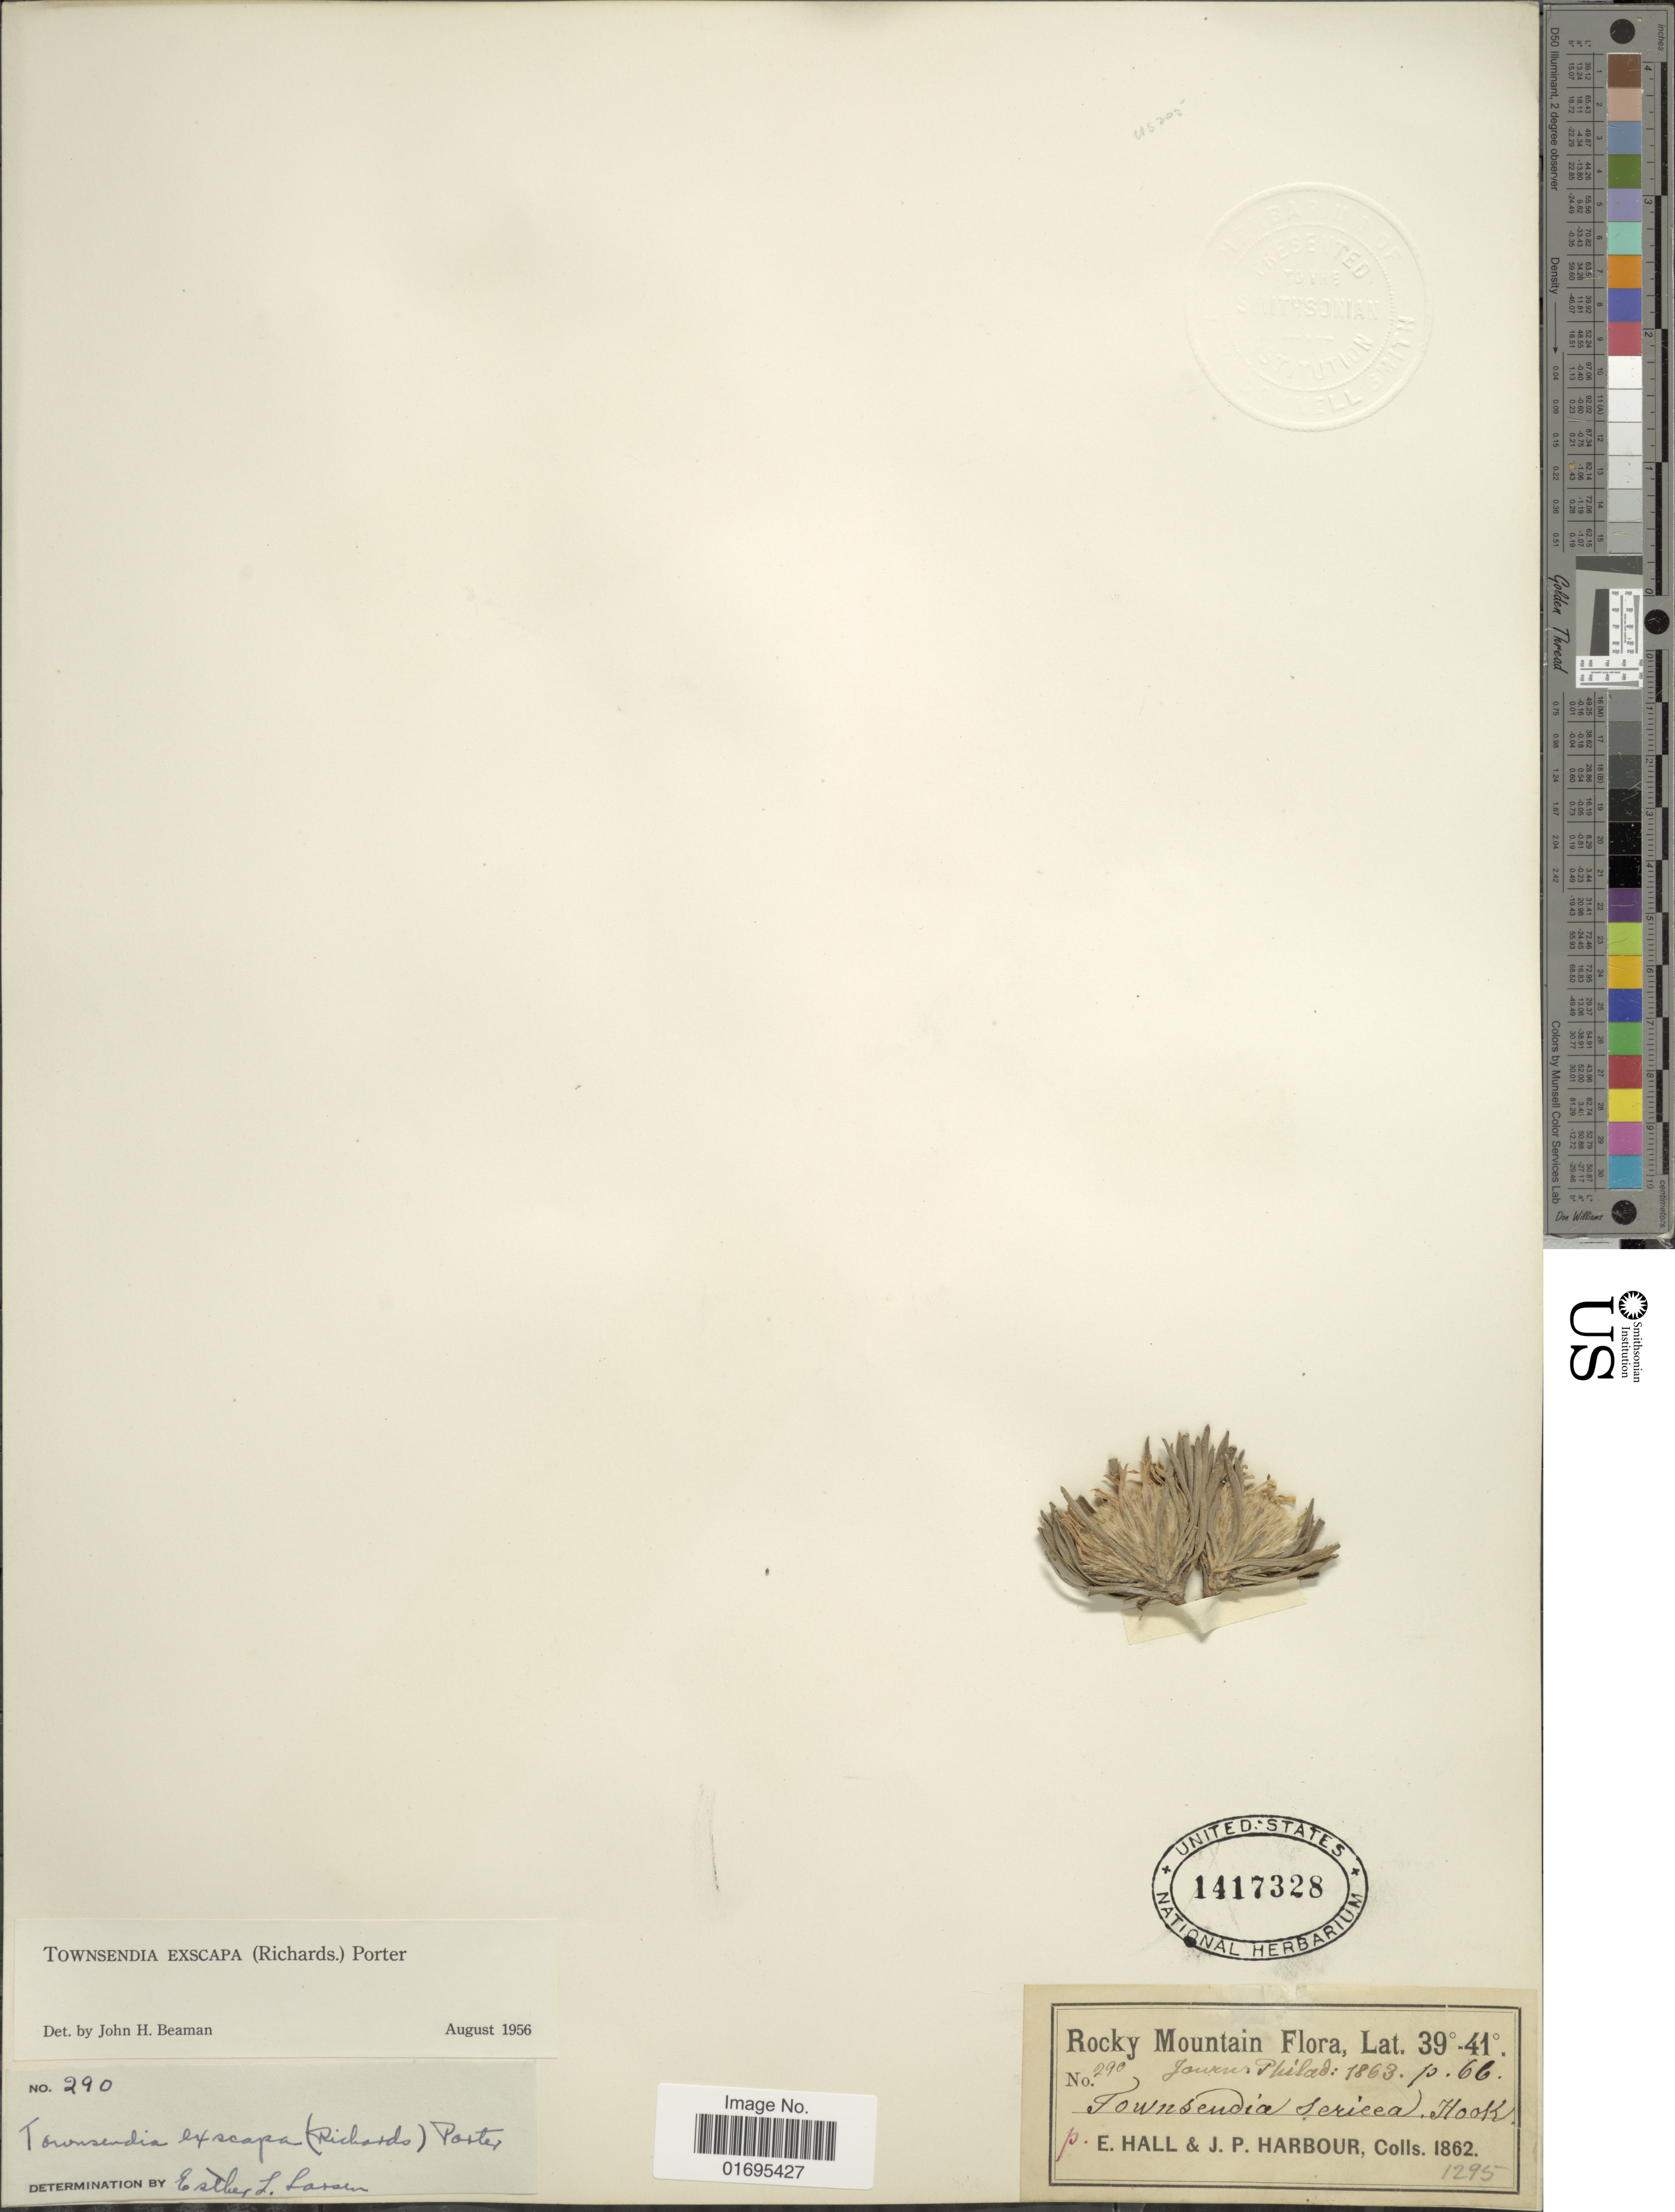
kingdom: Plantae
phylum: Tracheophyta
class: Magnoliopsida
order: Asterales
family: Asteraceae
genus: Townsendia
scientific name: Townsendia exscapa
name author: (Richardson) Porter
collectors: E. Hall & J. Harbour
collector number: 290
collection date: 1862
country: United States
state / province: Colorado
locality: Rocky Mtns.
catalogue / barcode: US 1417328